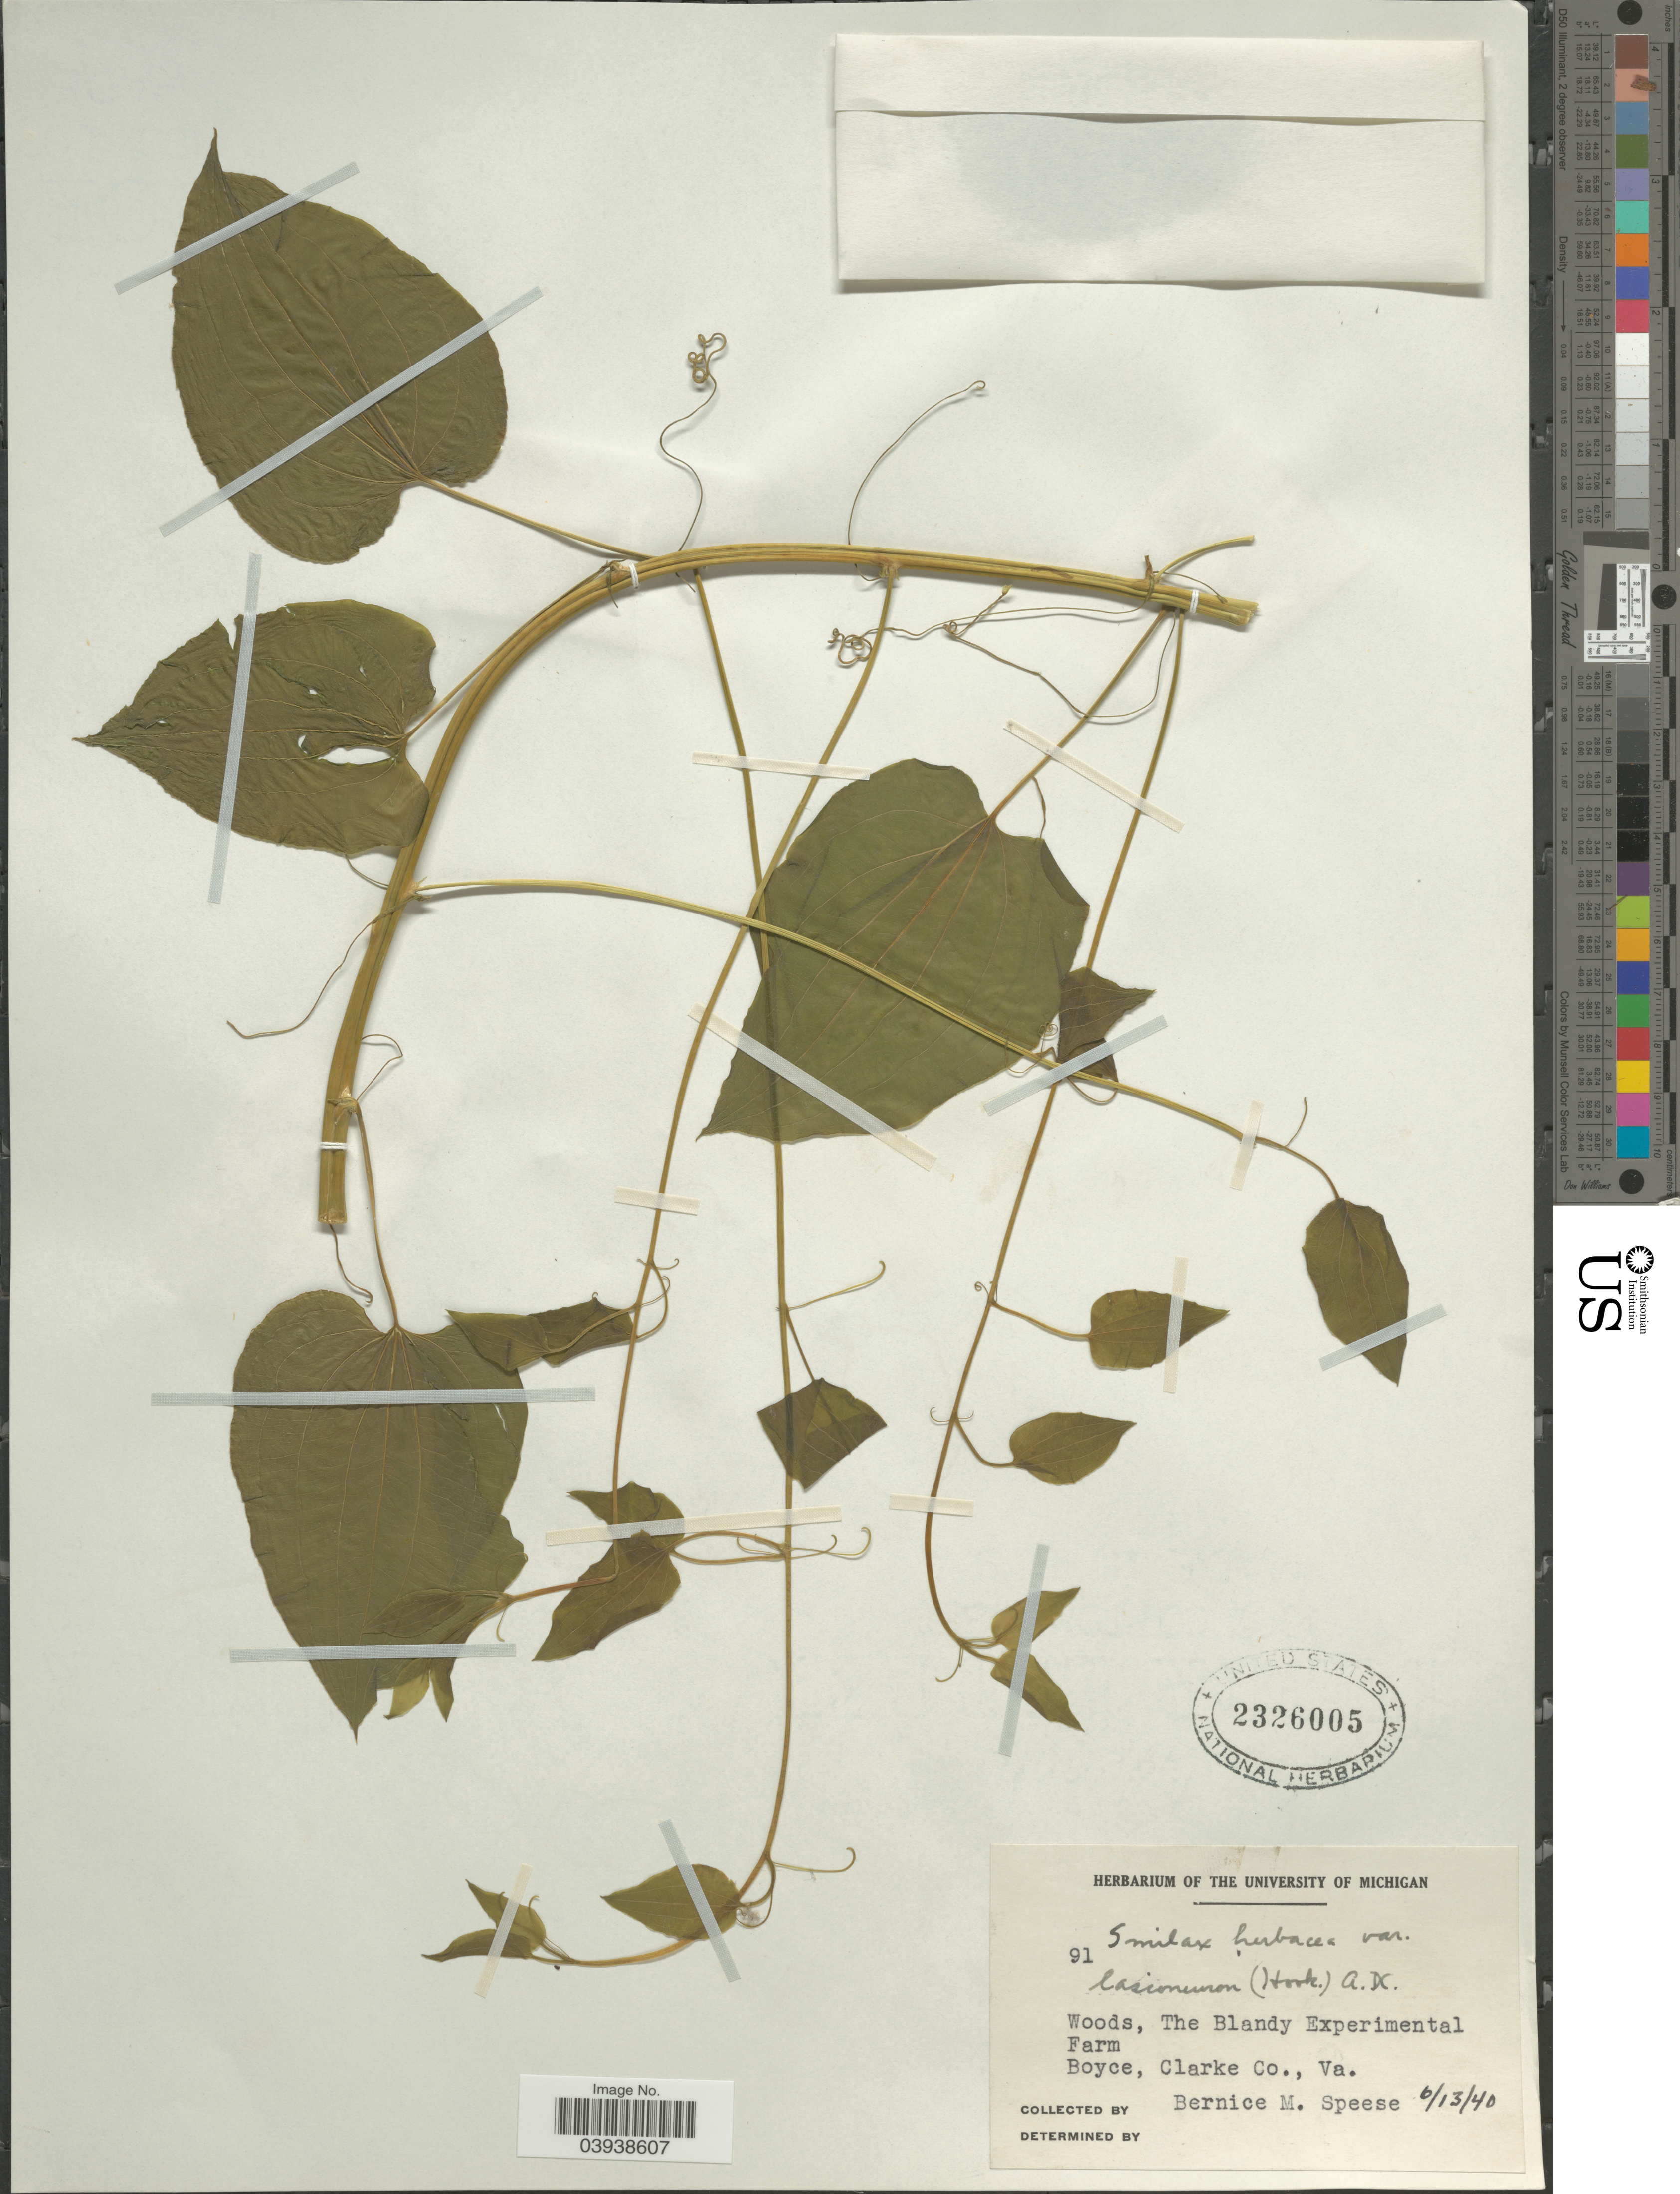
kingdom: Plantae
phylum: Tracheophyta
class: Liliopsida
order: Liliales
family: Smilacaceae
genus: Smilax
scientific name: Smilax herbacea var. lasioneuron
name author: (Hook.) A. DC.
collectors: B. Speese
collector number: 91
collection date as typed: Transcribed d/m/y: 13/6/40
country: United States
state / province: Virginia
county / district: Clarke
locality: Woods, The Blandy Experimental Farm Boyce, Clarke Co.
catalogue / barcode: US 2326005